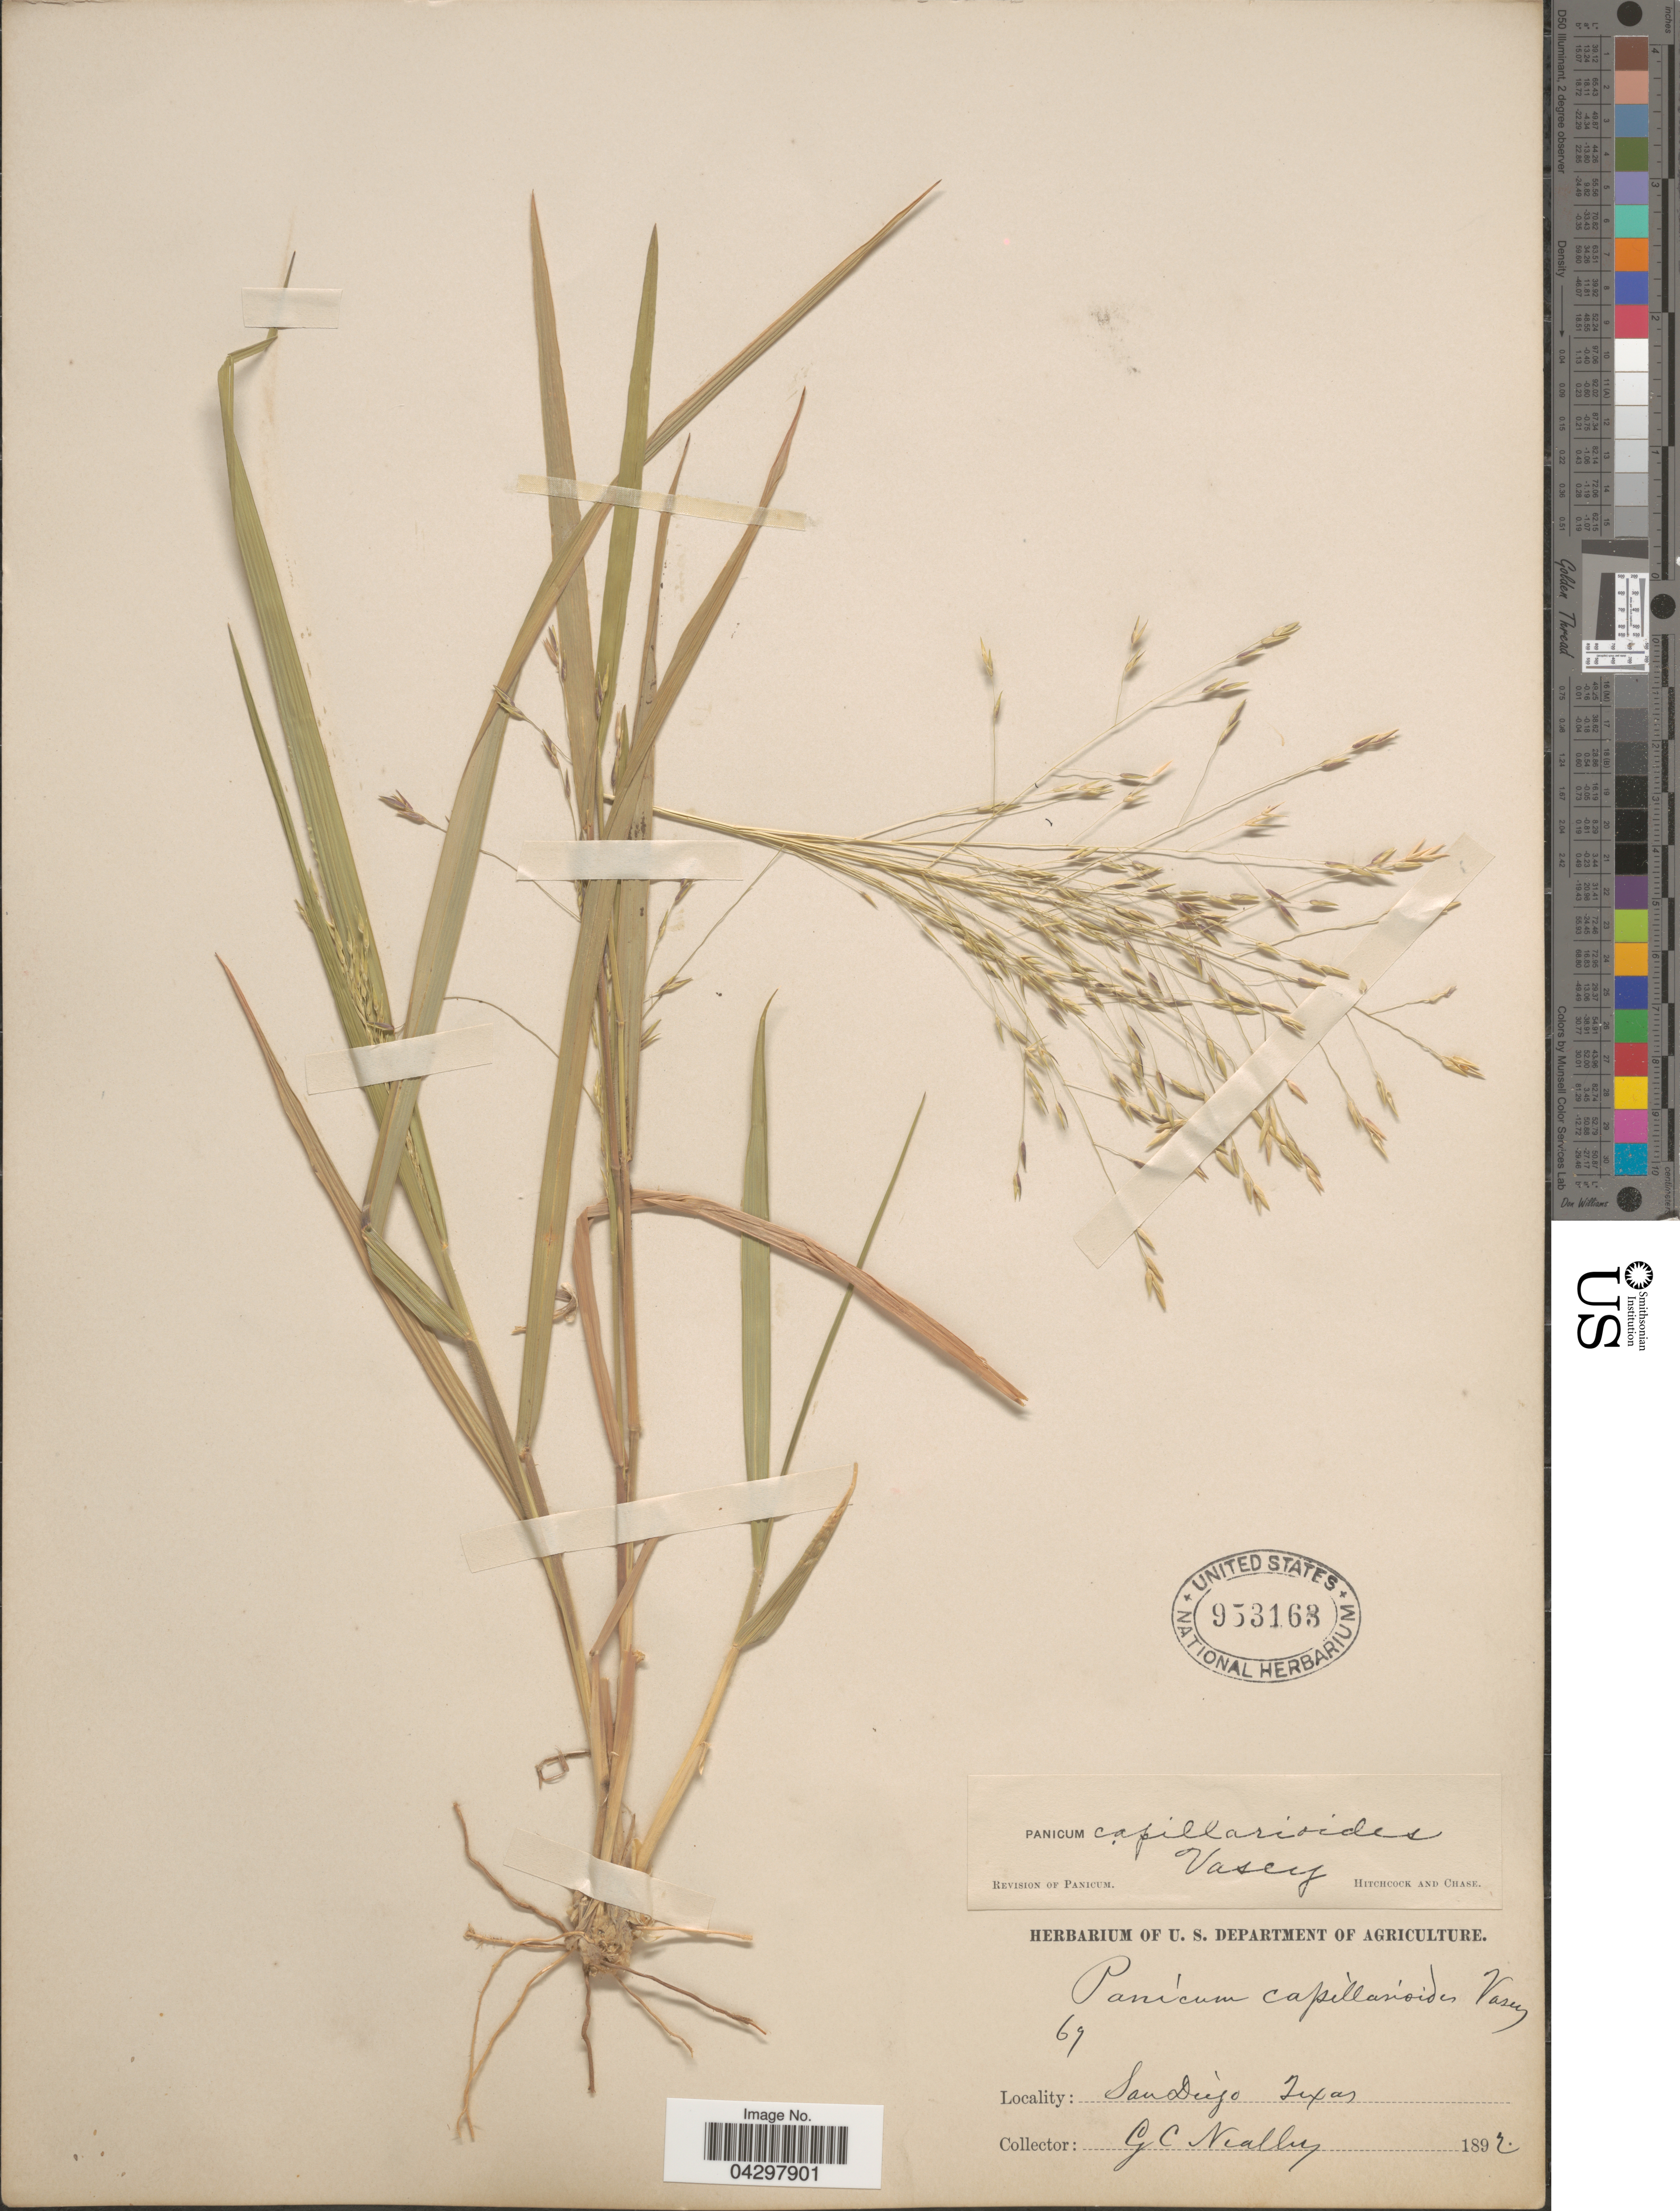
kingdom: Plantae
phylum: Tracheophyta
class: Liliopsida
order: Poales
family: Poaceae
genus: Panicum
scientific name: Panicum capillarioides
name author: Vasey in J.M. Coult.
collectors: G. C. Nealley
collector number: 69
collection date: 1892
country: United States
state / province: Texas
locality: San Diego.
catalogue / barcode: US 953163